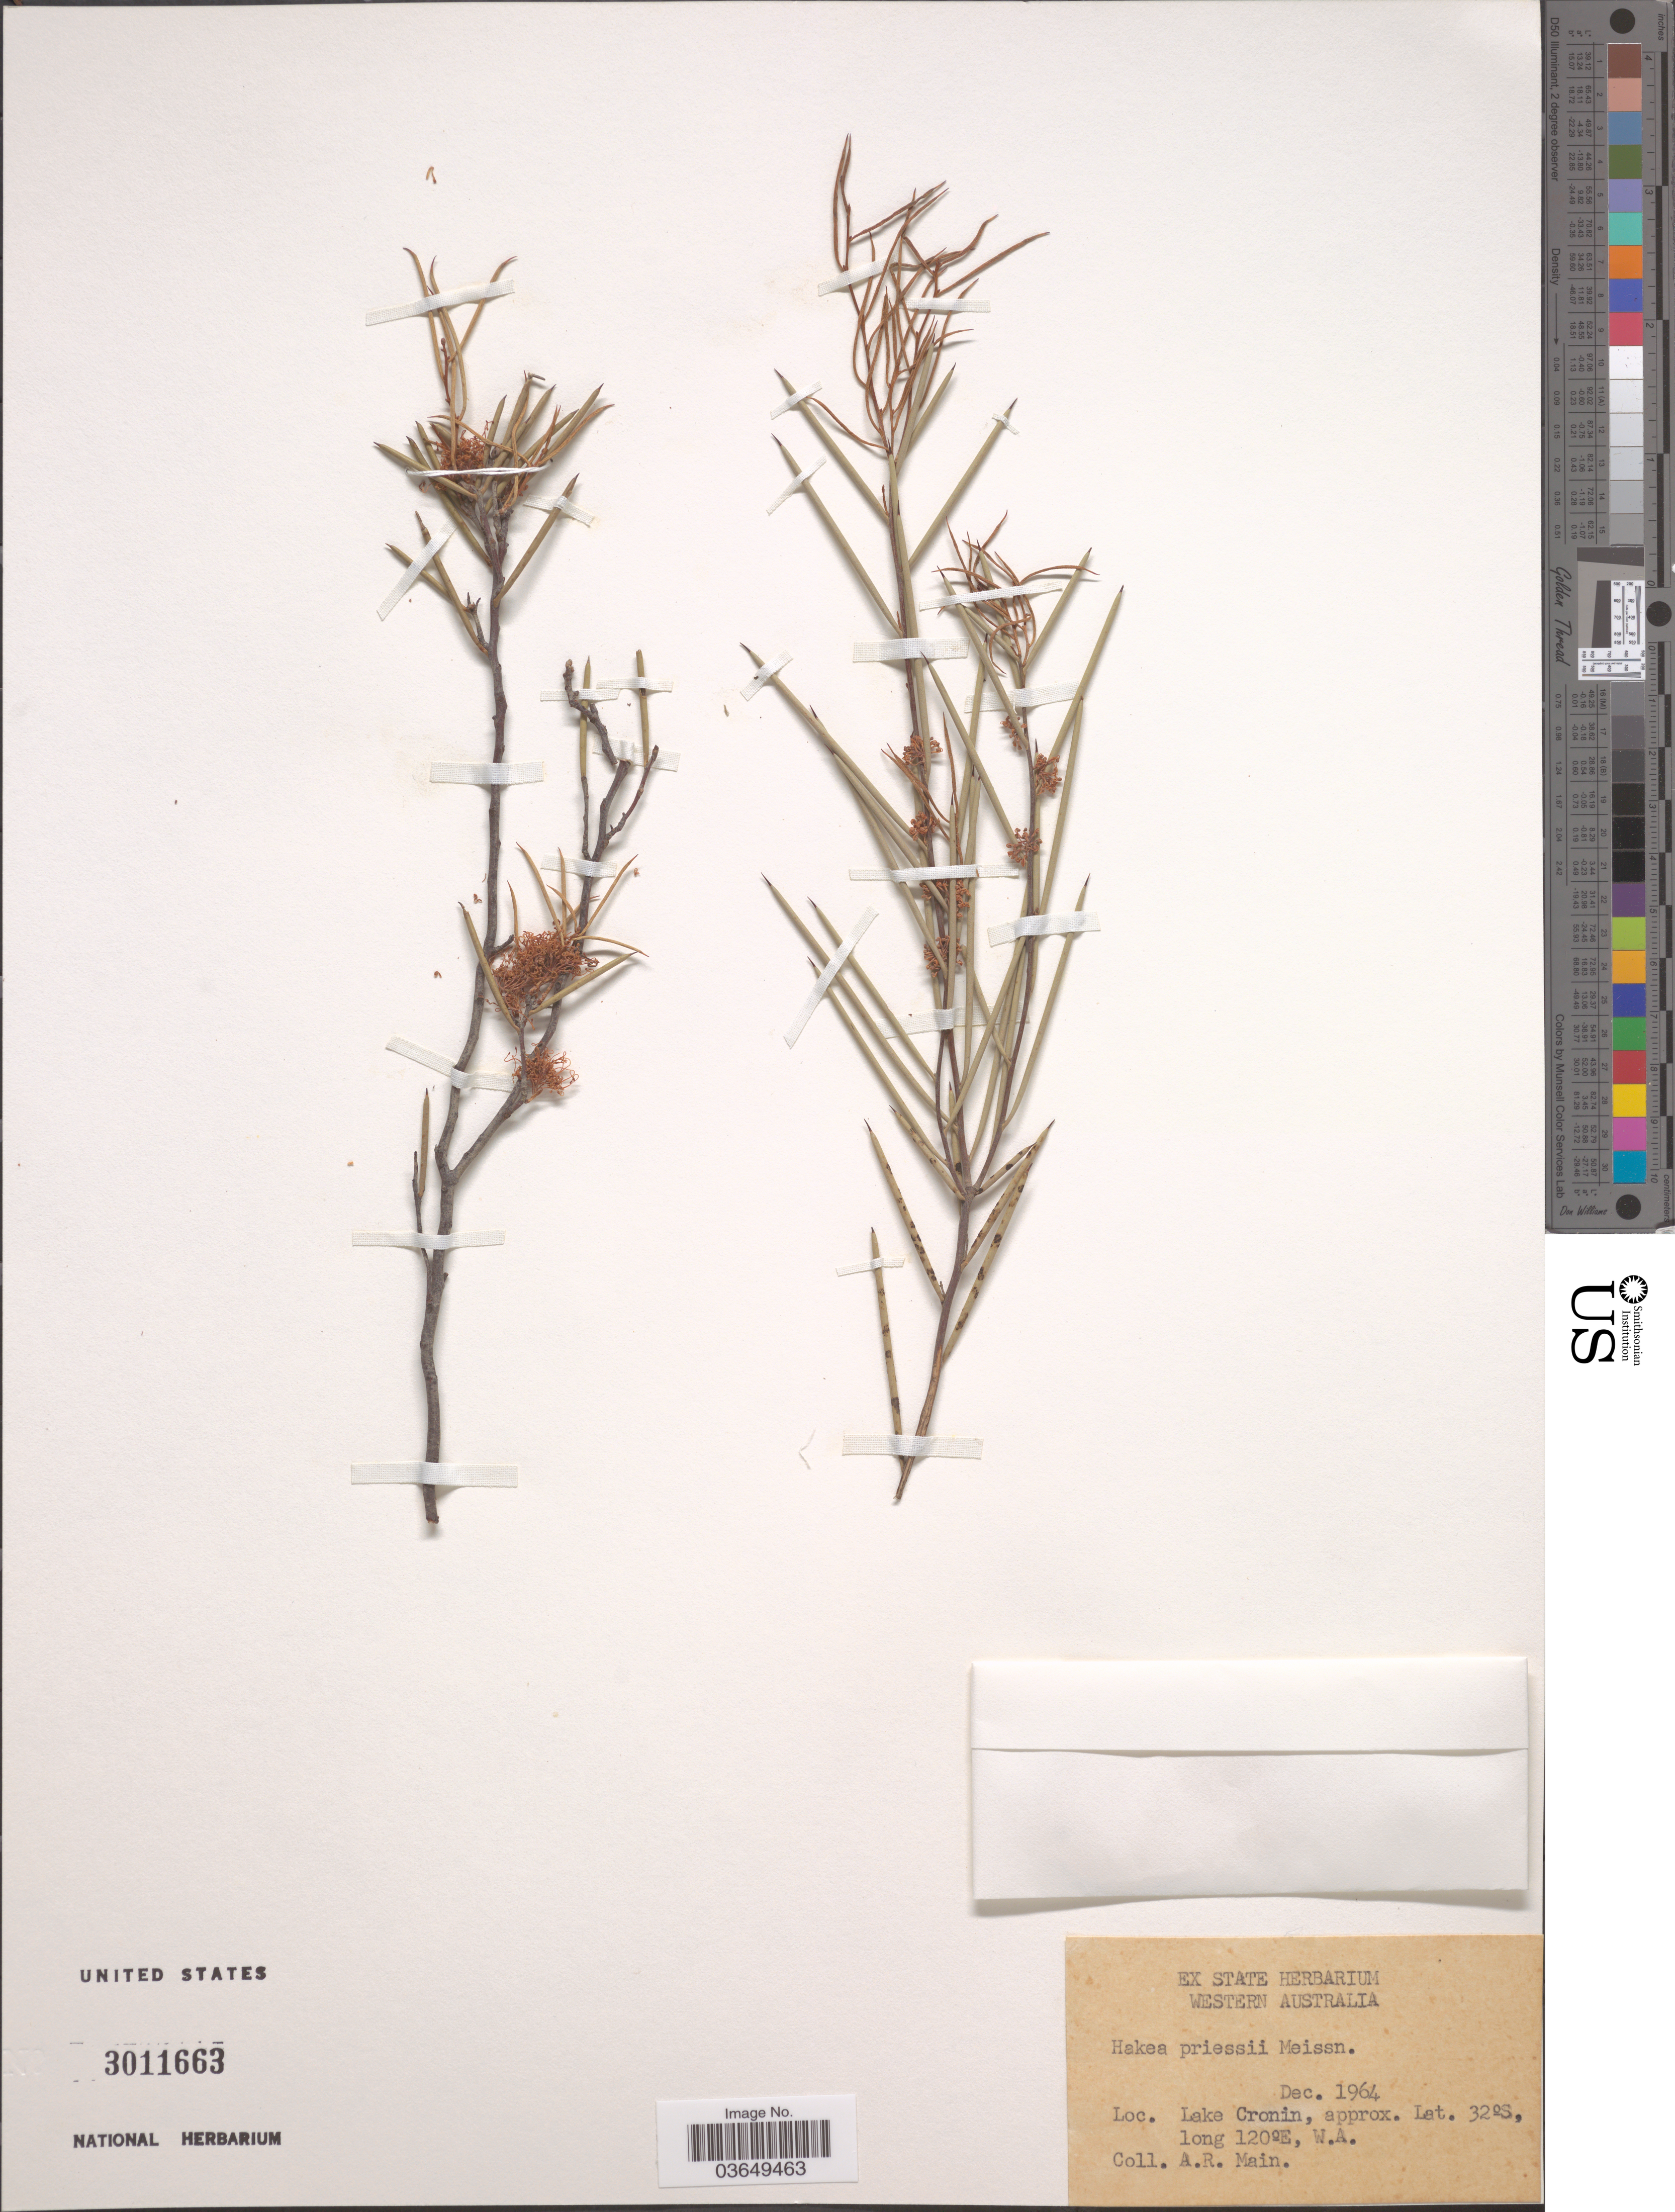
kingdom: Plantae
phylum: Tracheophyta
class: Magnoliopsida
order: Proteales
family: Proteaceae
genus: Hakea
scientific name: Hakea preisii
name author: Meisn.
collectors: A. Main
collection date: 1964-12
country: Australia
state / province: Western Australia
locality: Lake Cronin, W.A.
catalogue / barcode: US 3011663